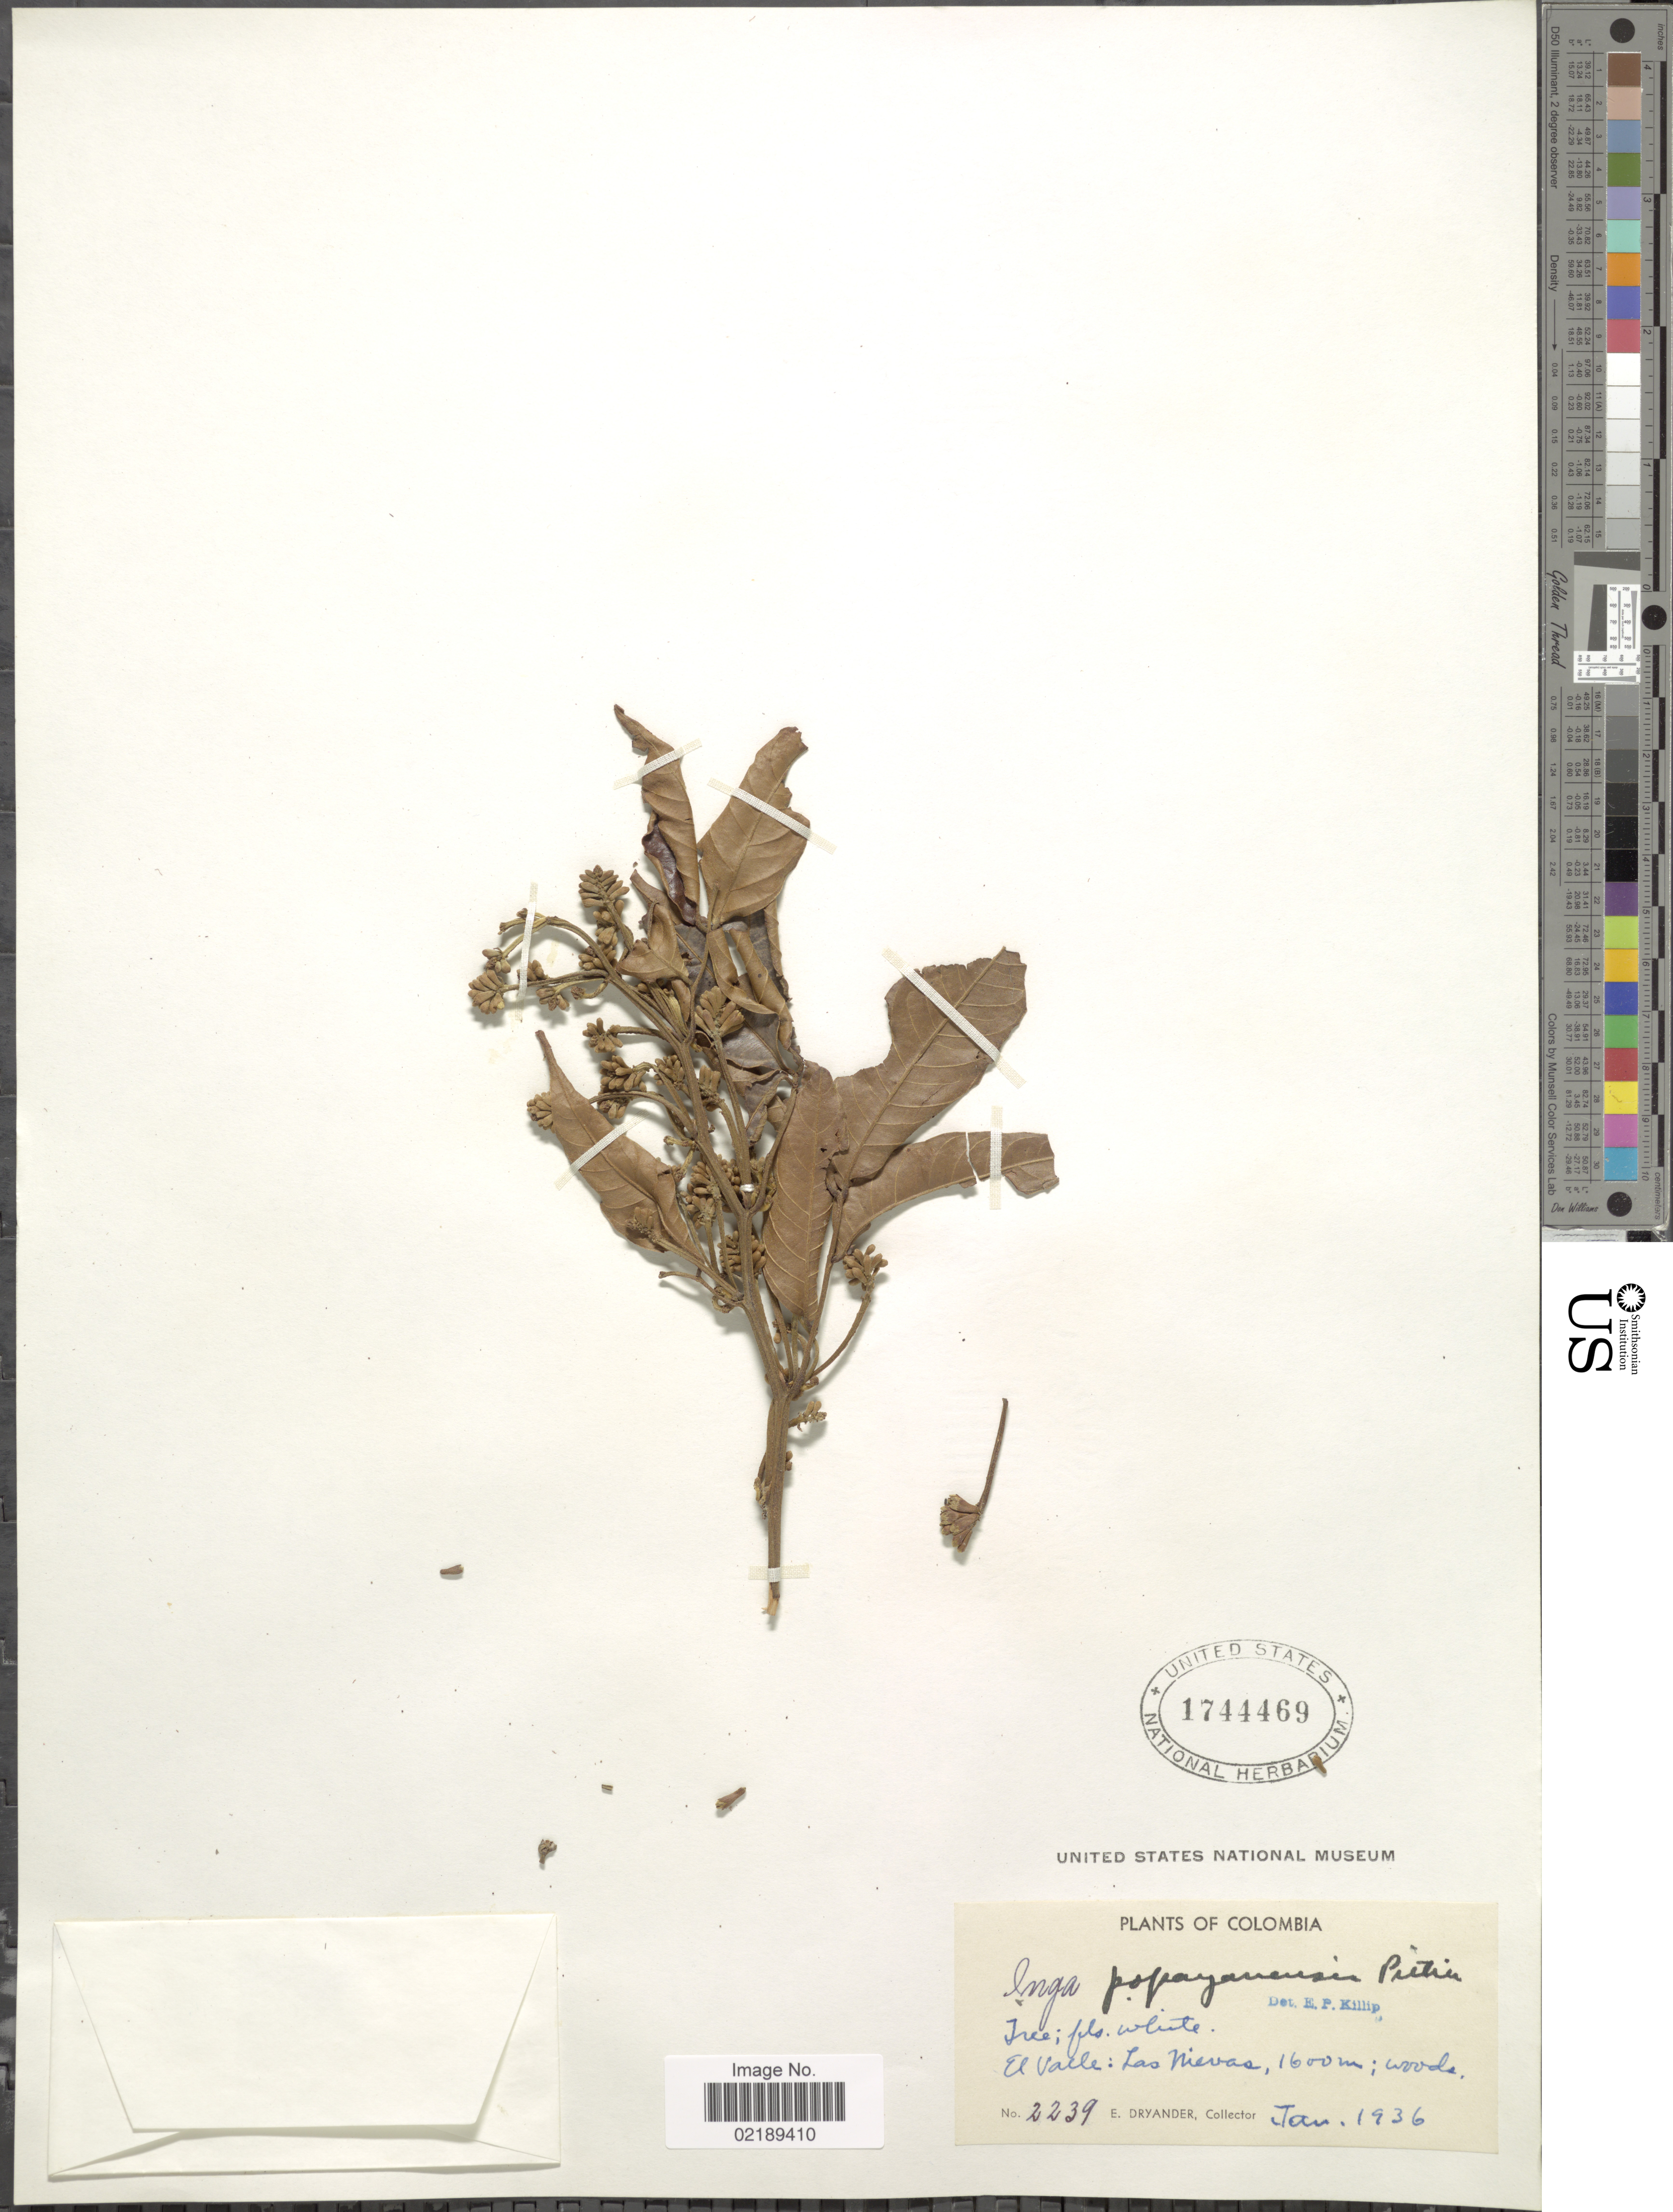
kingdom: Plantae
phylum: Tracheophyta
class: Magnoliopsida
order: Fabales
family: Fabaceae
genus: Inga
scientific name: Inga punctata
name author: Willd.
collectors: E. Dryander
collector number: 2239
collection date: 1936-01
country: Colombia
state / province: Valle del Cauca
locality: El Valle: Las Nievas.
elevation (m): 1600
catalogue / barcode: US 1744469